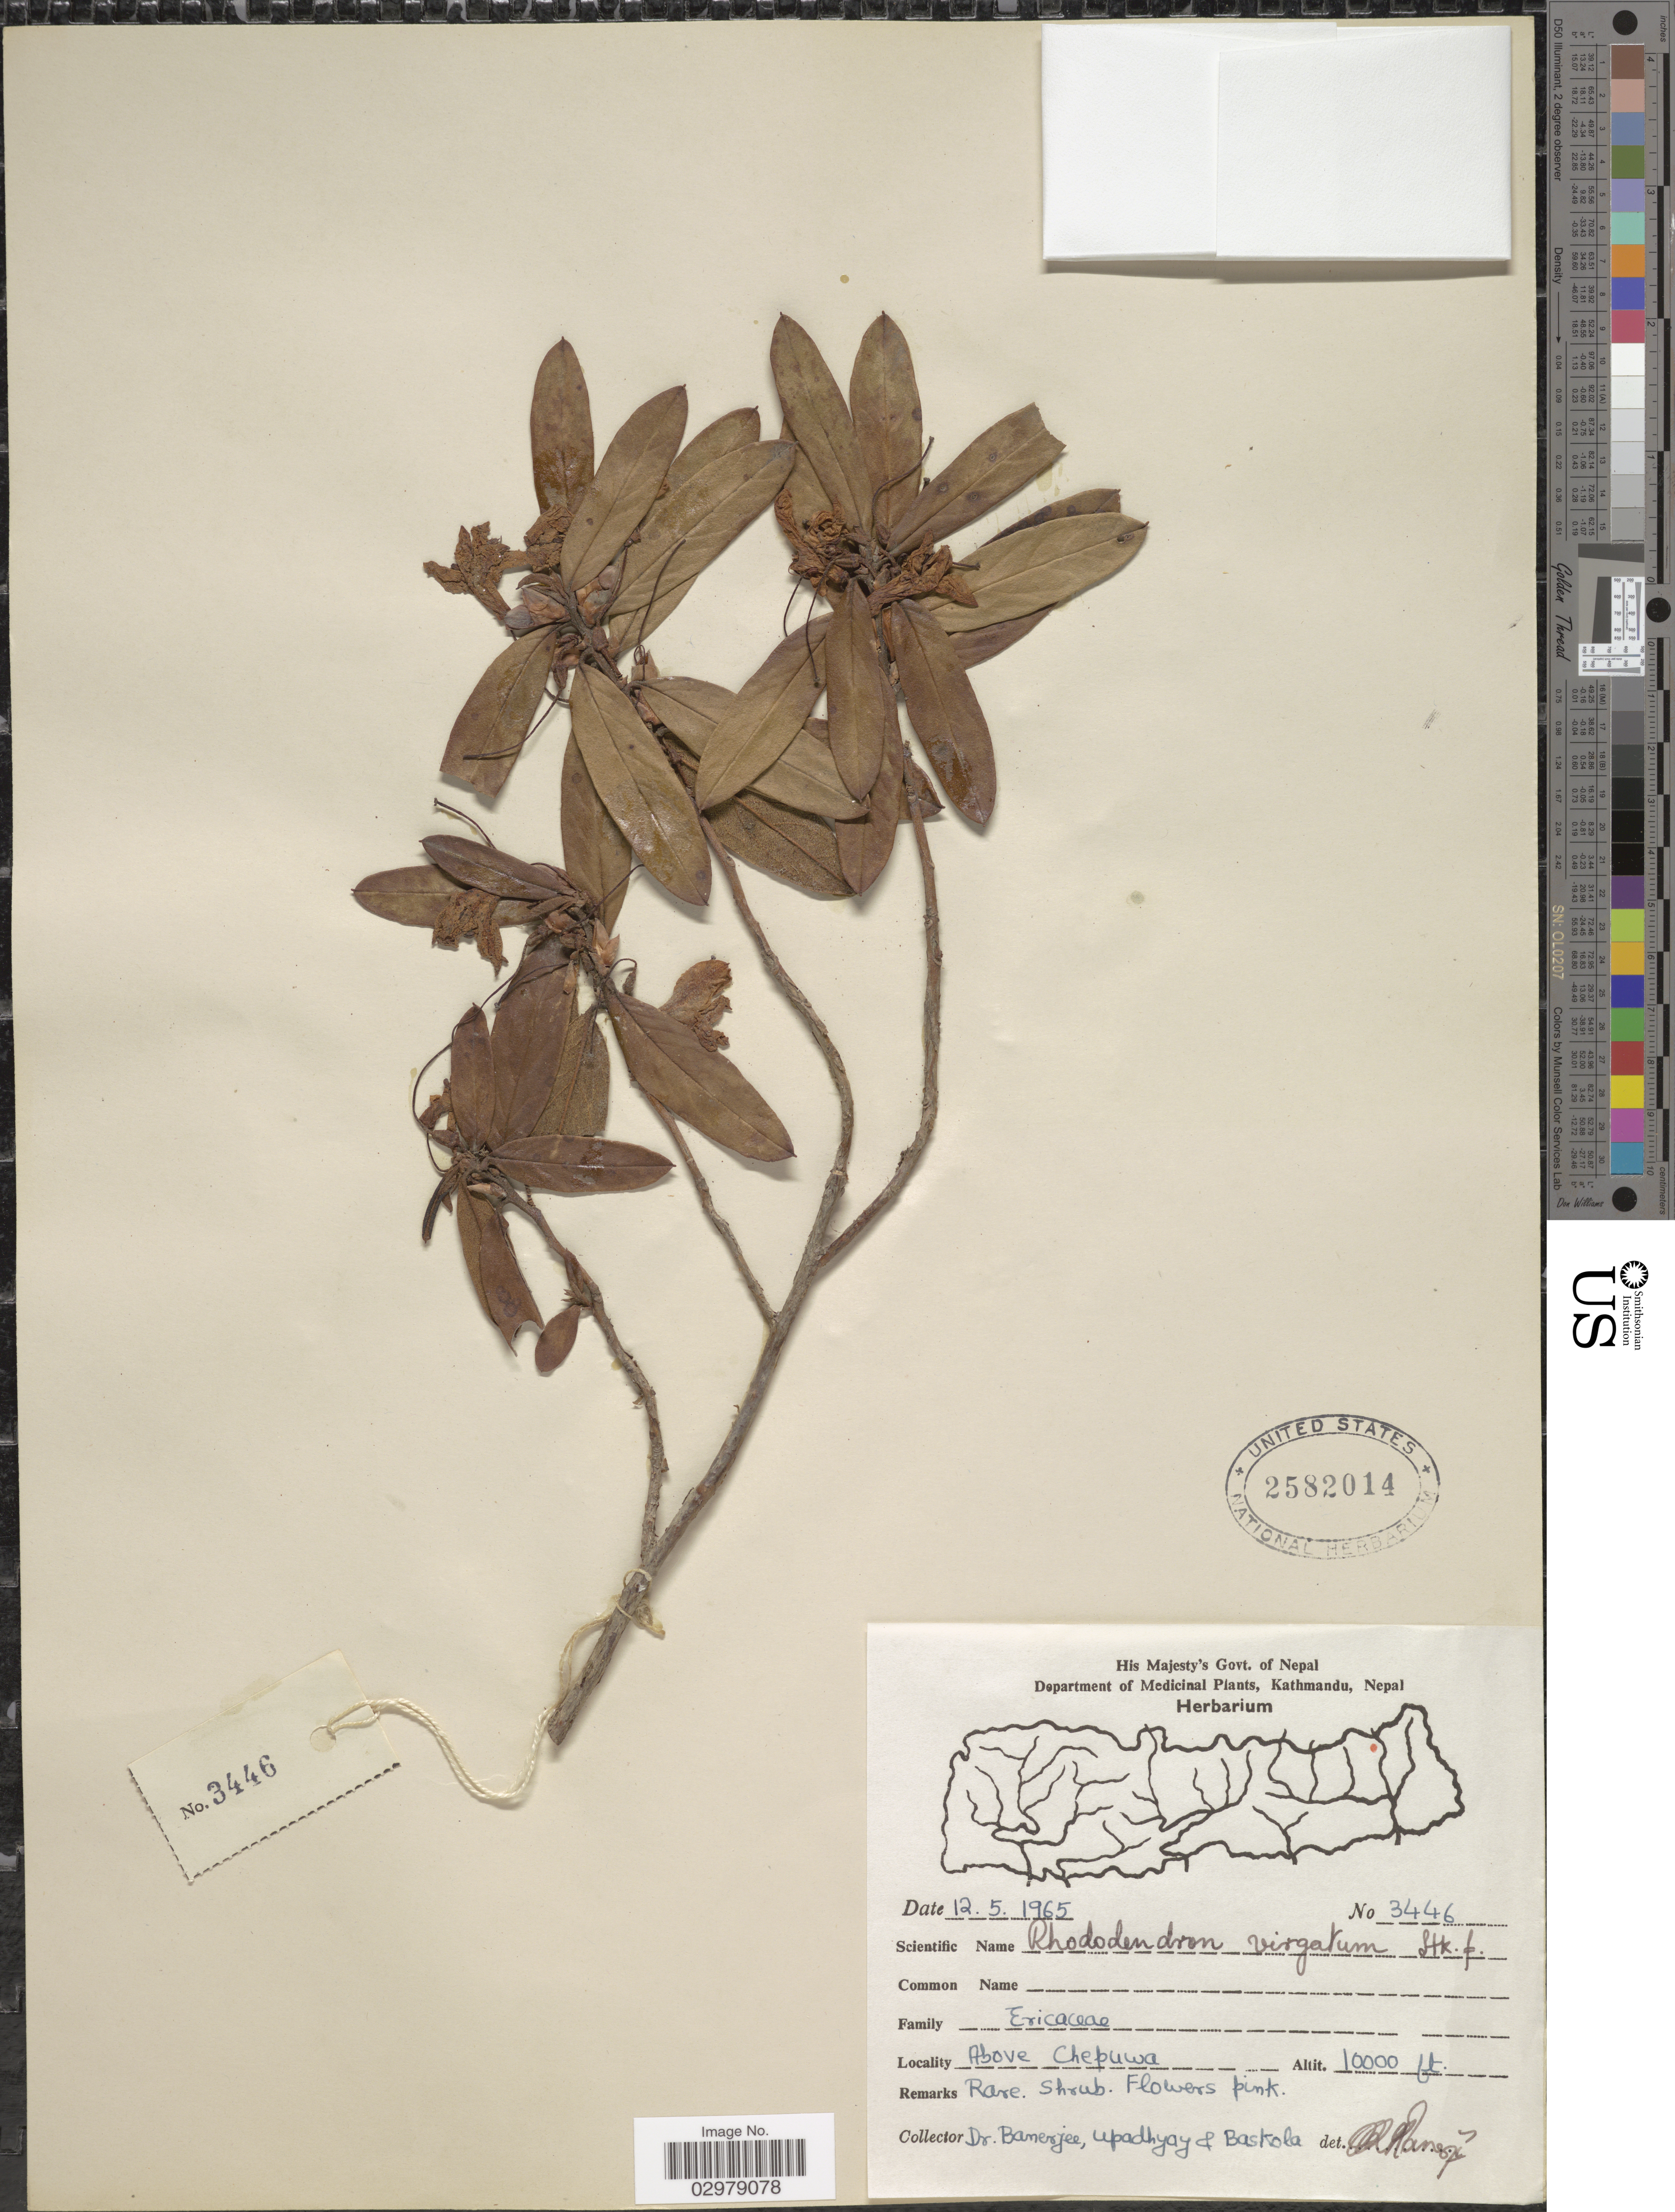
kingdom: Plantae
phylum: Tracheophyta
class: Magnoliopsida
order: Ericales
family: Ericaceae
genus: Rhododendron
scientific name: Rhododendron virgatum subsp. virgatum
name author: Hook. f.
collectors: -. Banerjee, Upadhyay, -- & Baskola, --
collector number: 3446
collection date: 1965-05-12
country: Nepal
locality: Above Chepuwa.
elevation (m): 3048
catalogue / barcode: US 2582014